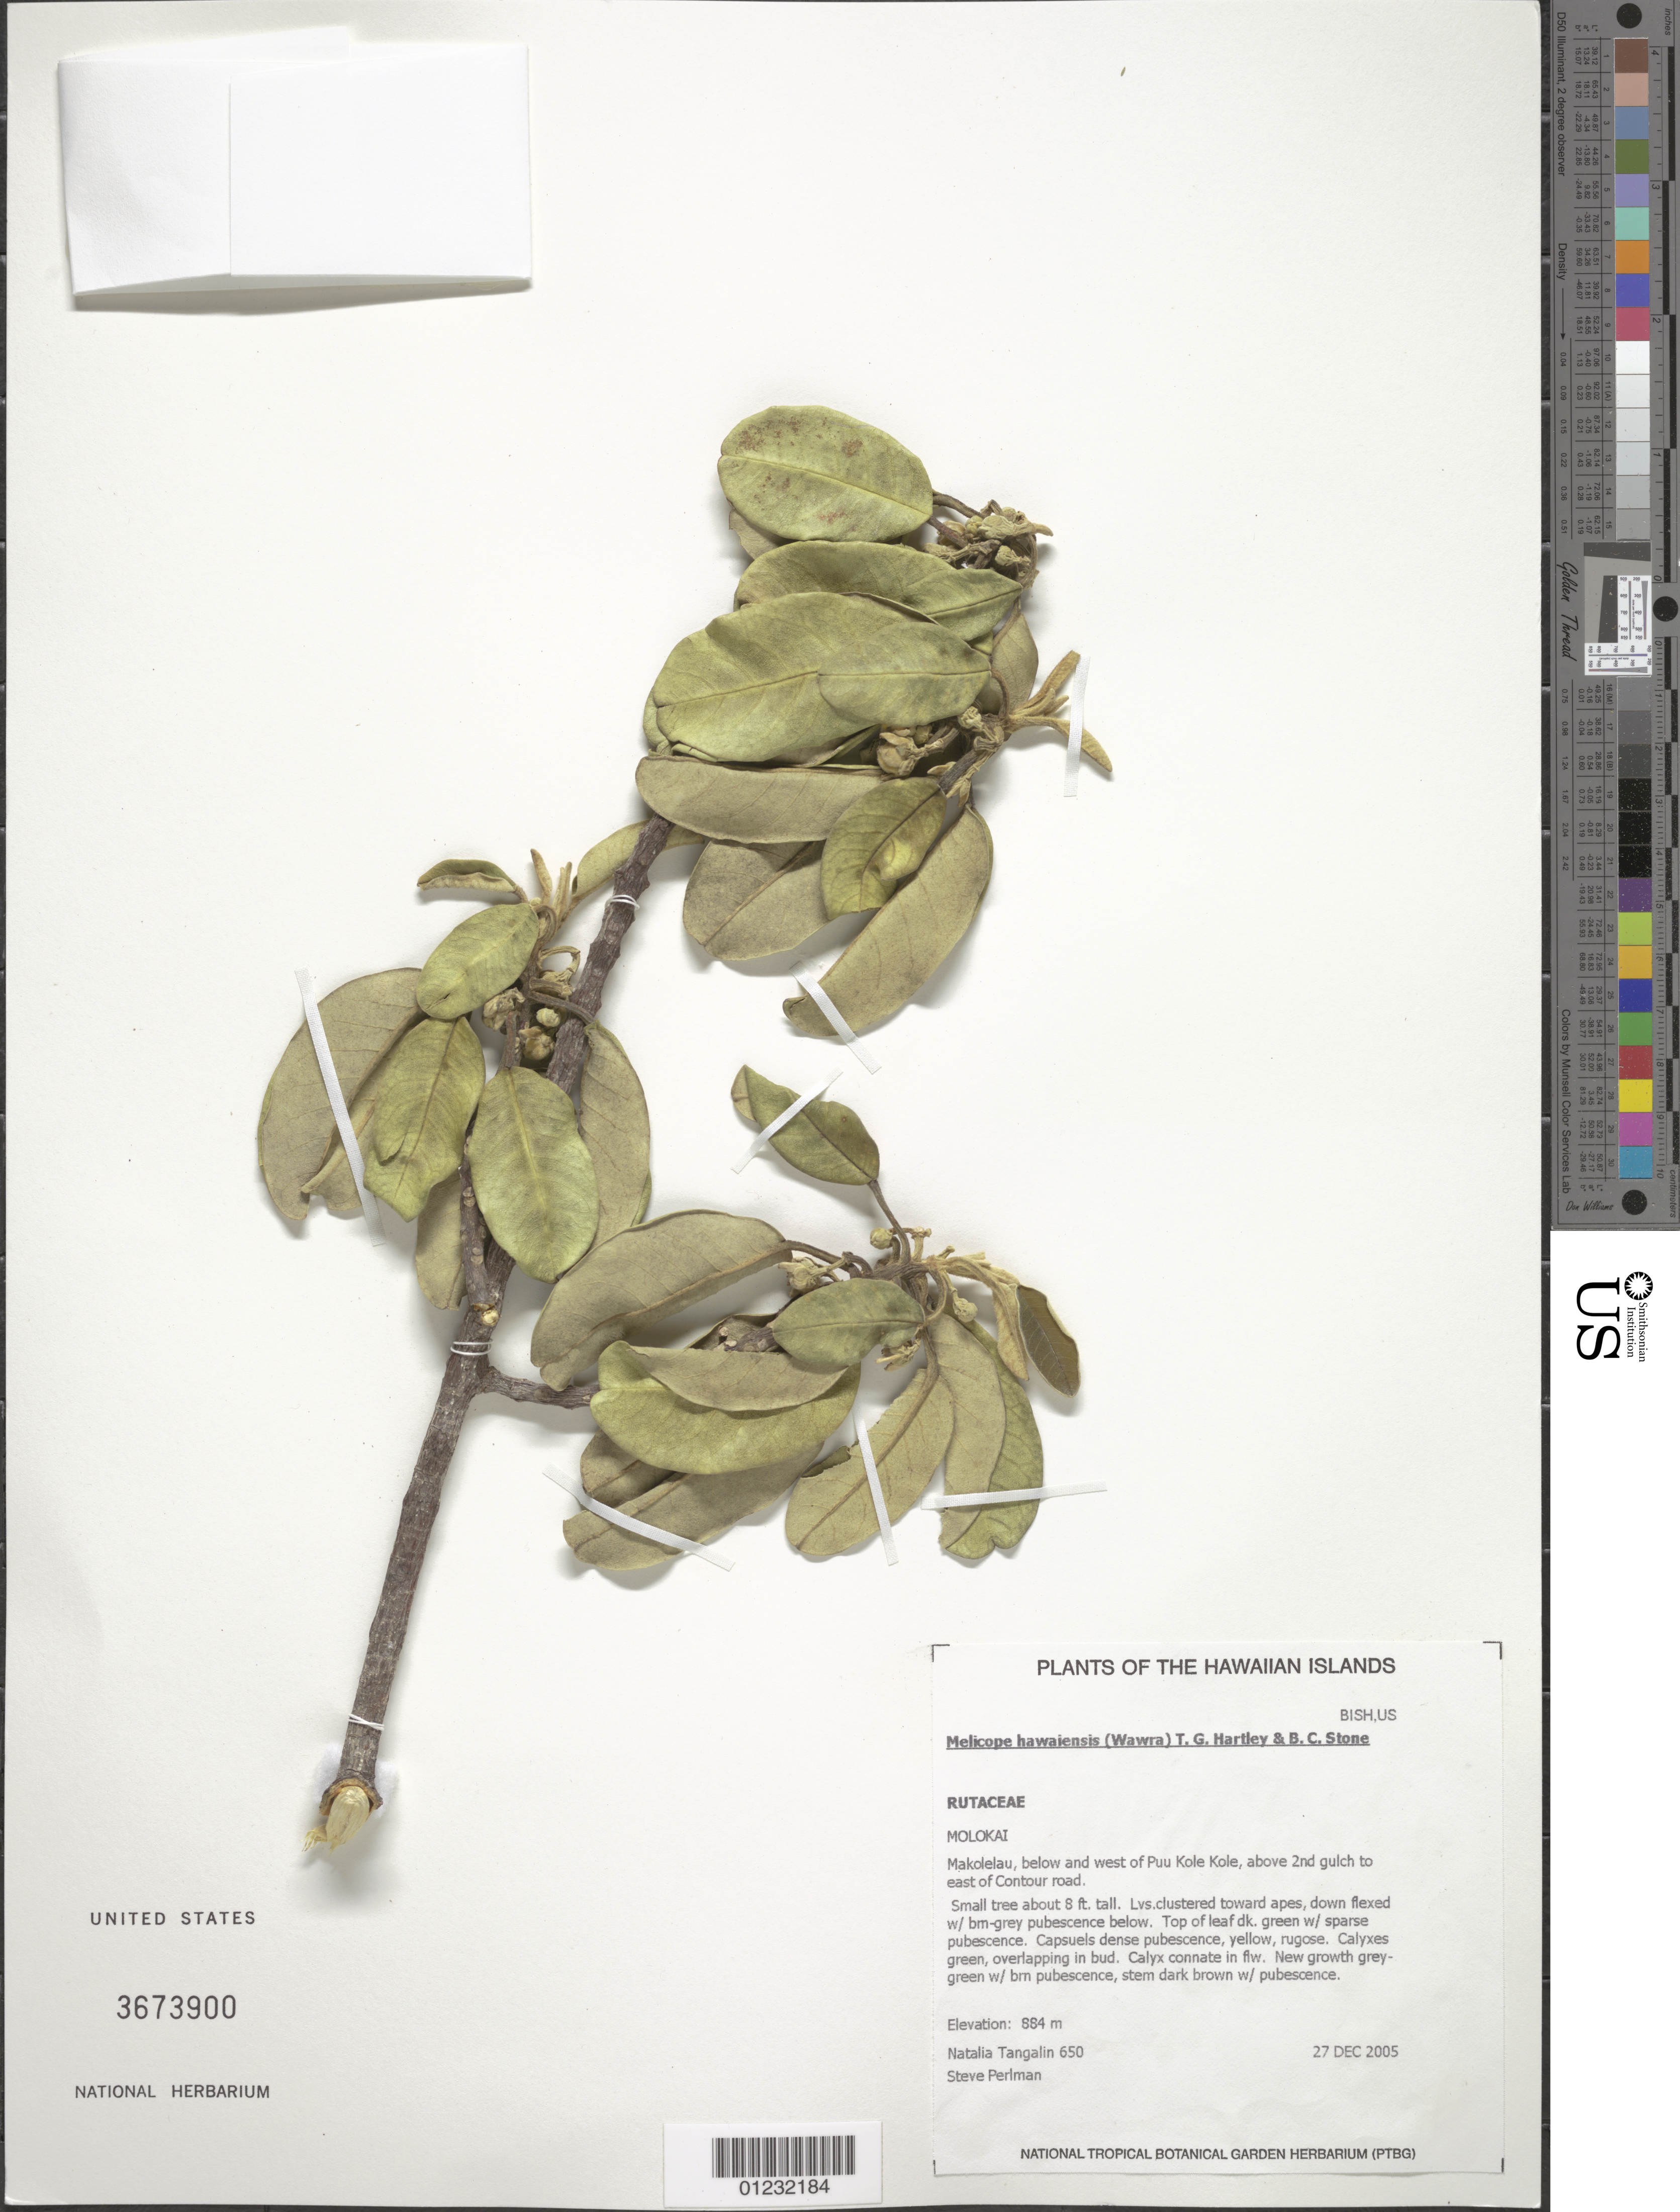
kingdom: Plantae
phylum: Tracheophyta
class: Magnoliopsida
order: Sapindales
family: Rutaceae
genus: Melicope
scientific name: Melicope hawaiensis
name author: (Wawra) T.G. Hartley & B.C. Stone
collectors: N. Tangalin & S. P. Perlman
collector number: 650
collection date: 2005-12-27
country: United States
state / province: Hawaii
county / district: Maui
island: Moloka'i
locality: Makolelau, below and west of Pu'u Kole Kole, 2nd gulch to east of Contour Rd.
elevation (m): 884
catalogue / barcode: US 3673900